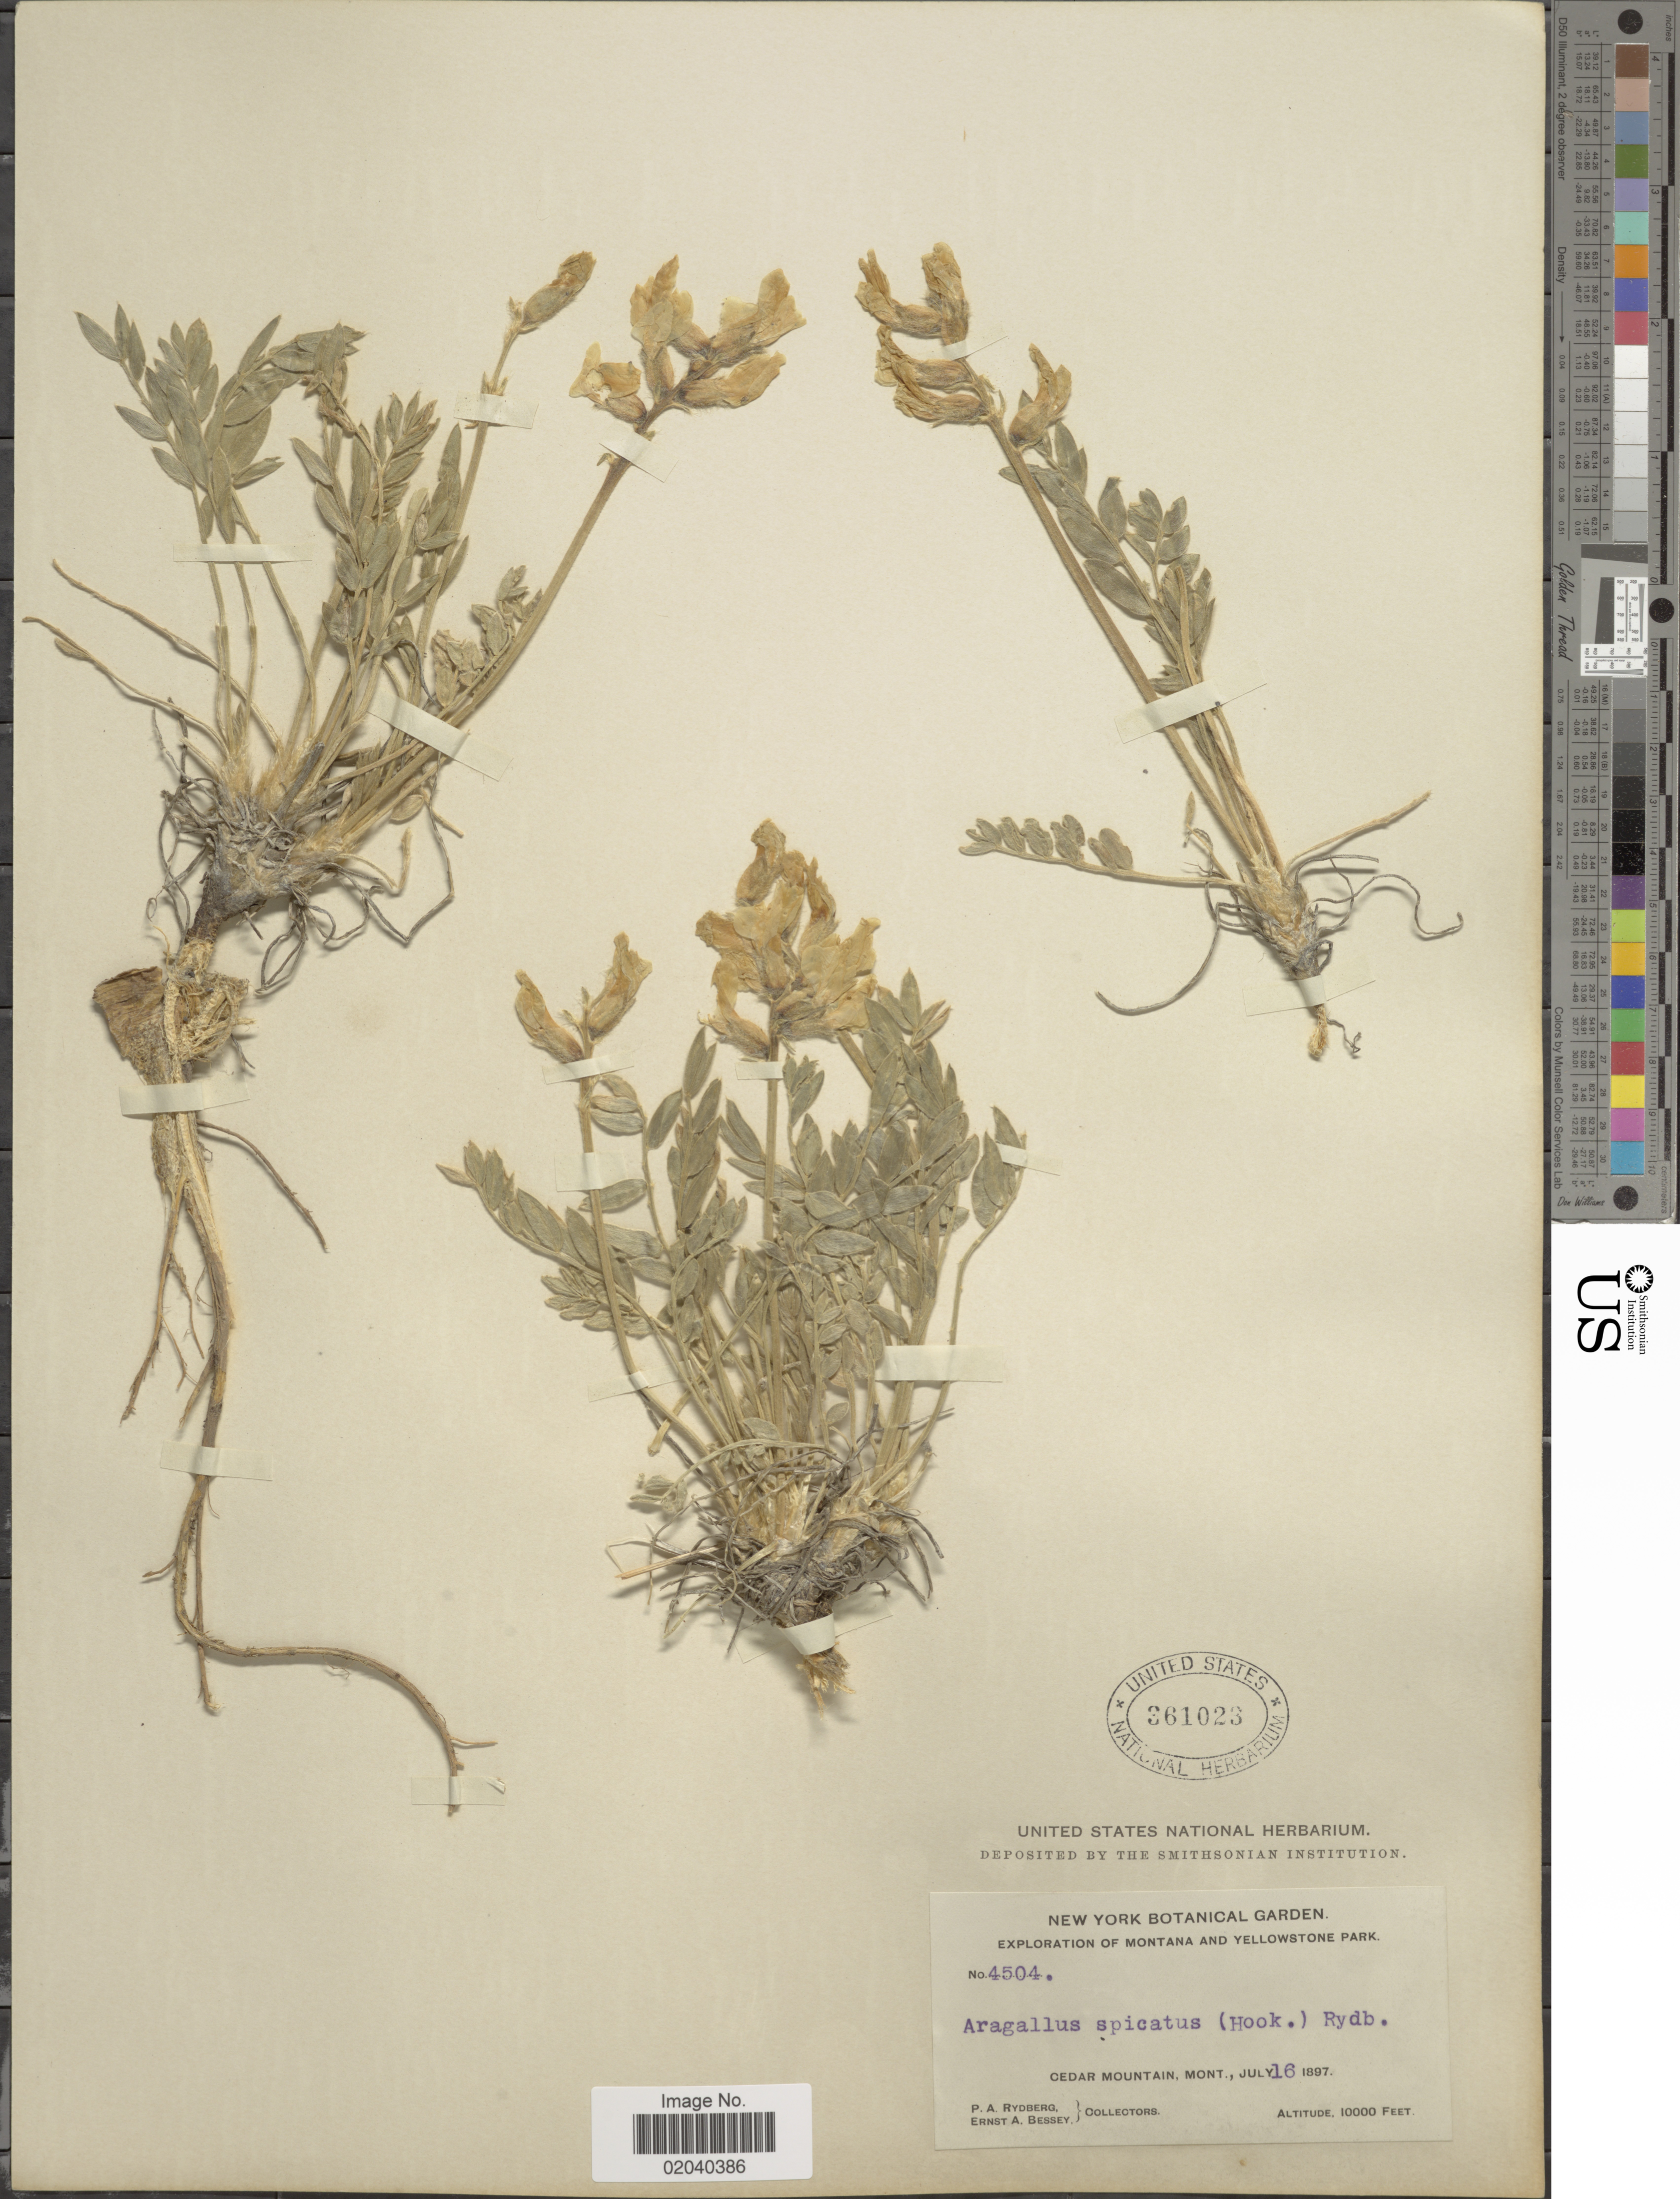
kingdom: Plantae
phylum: Tracheophyta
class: Magnoliopsida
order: Fabales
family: Fabaceae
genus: Oxytropis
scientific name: Oxytropis sericea var. spicata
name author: (Hook.) Barneby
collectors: P. A. Rydberg & E. A. Bessey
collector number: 4504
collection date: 1897-07-16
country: United States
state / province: Montana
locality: Montana and Yellowstone National Park. Cedar Mountain, Mont.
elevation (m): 3048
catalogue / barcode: US 361023